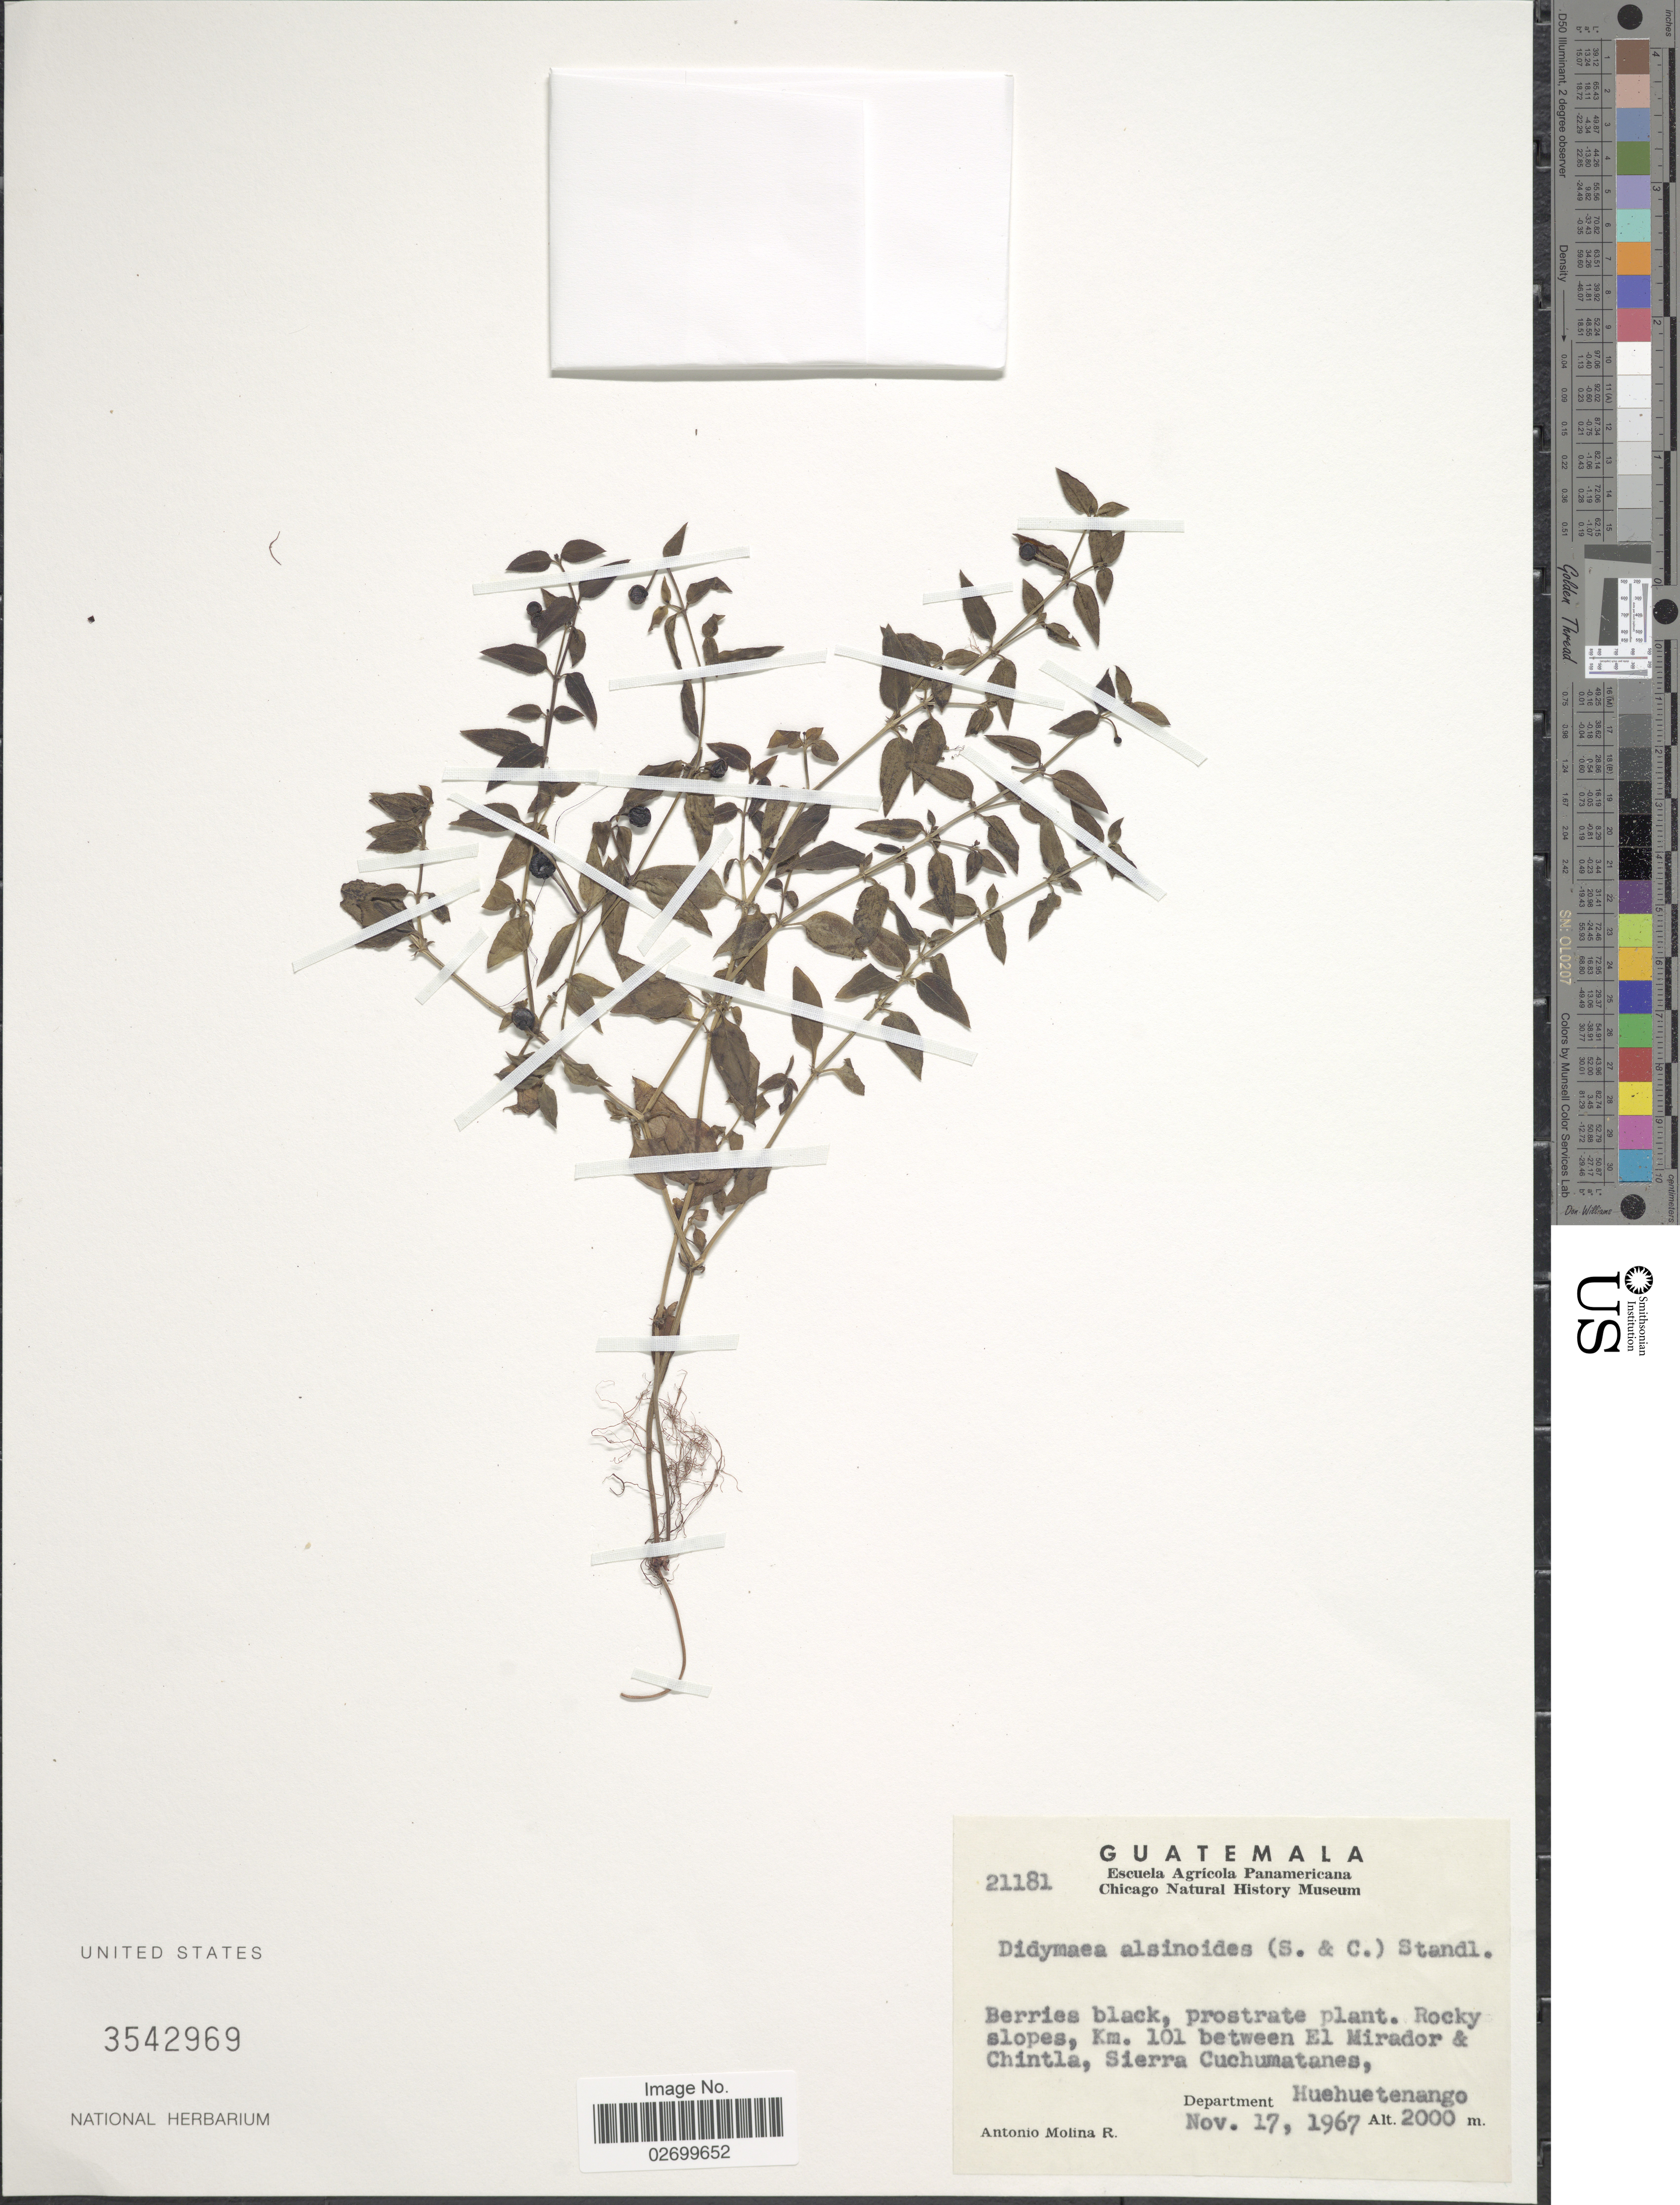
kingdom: Plantae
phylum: Tracheophyta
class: Magnoliopsida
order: Gentianales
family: Rubiaceae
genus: Didymaea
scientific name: Didymaea alsinoides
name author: (Cham. & Schltdl.) Standl.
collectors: A. Molina R.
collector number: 21181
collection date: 1967-11-17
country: Guatemala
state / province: Huehuetenango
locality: Rocky slopes, Km. 101 between El Mirador & Chintla, Sierra Cuchumatanes, Department Huehuetenango.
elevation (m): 2000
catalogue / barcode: US 3542969